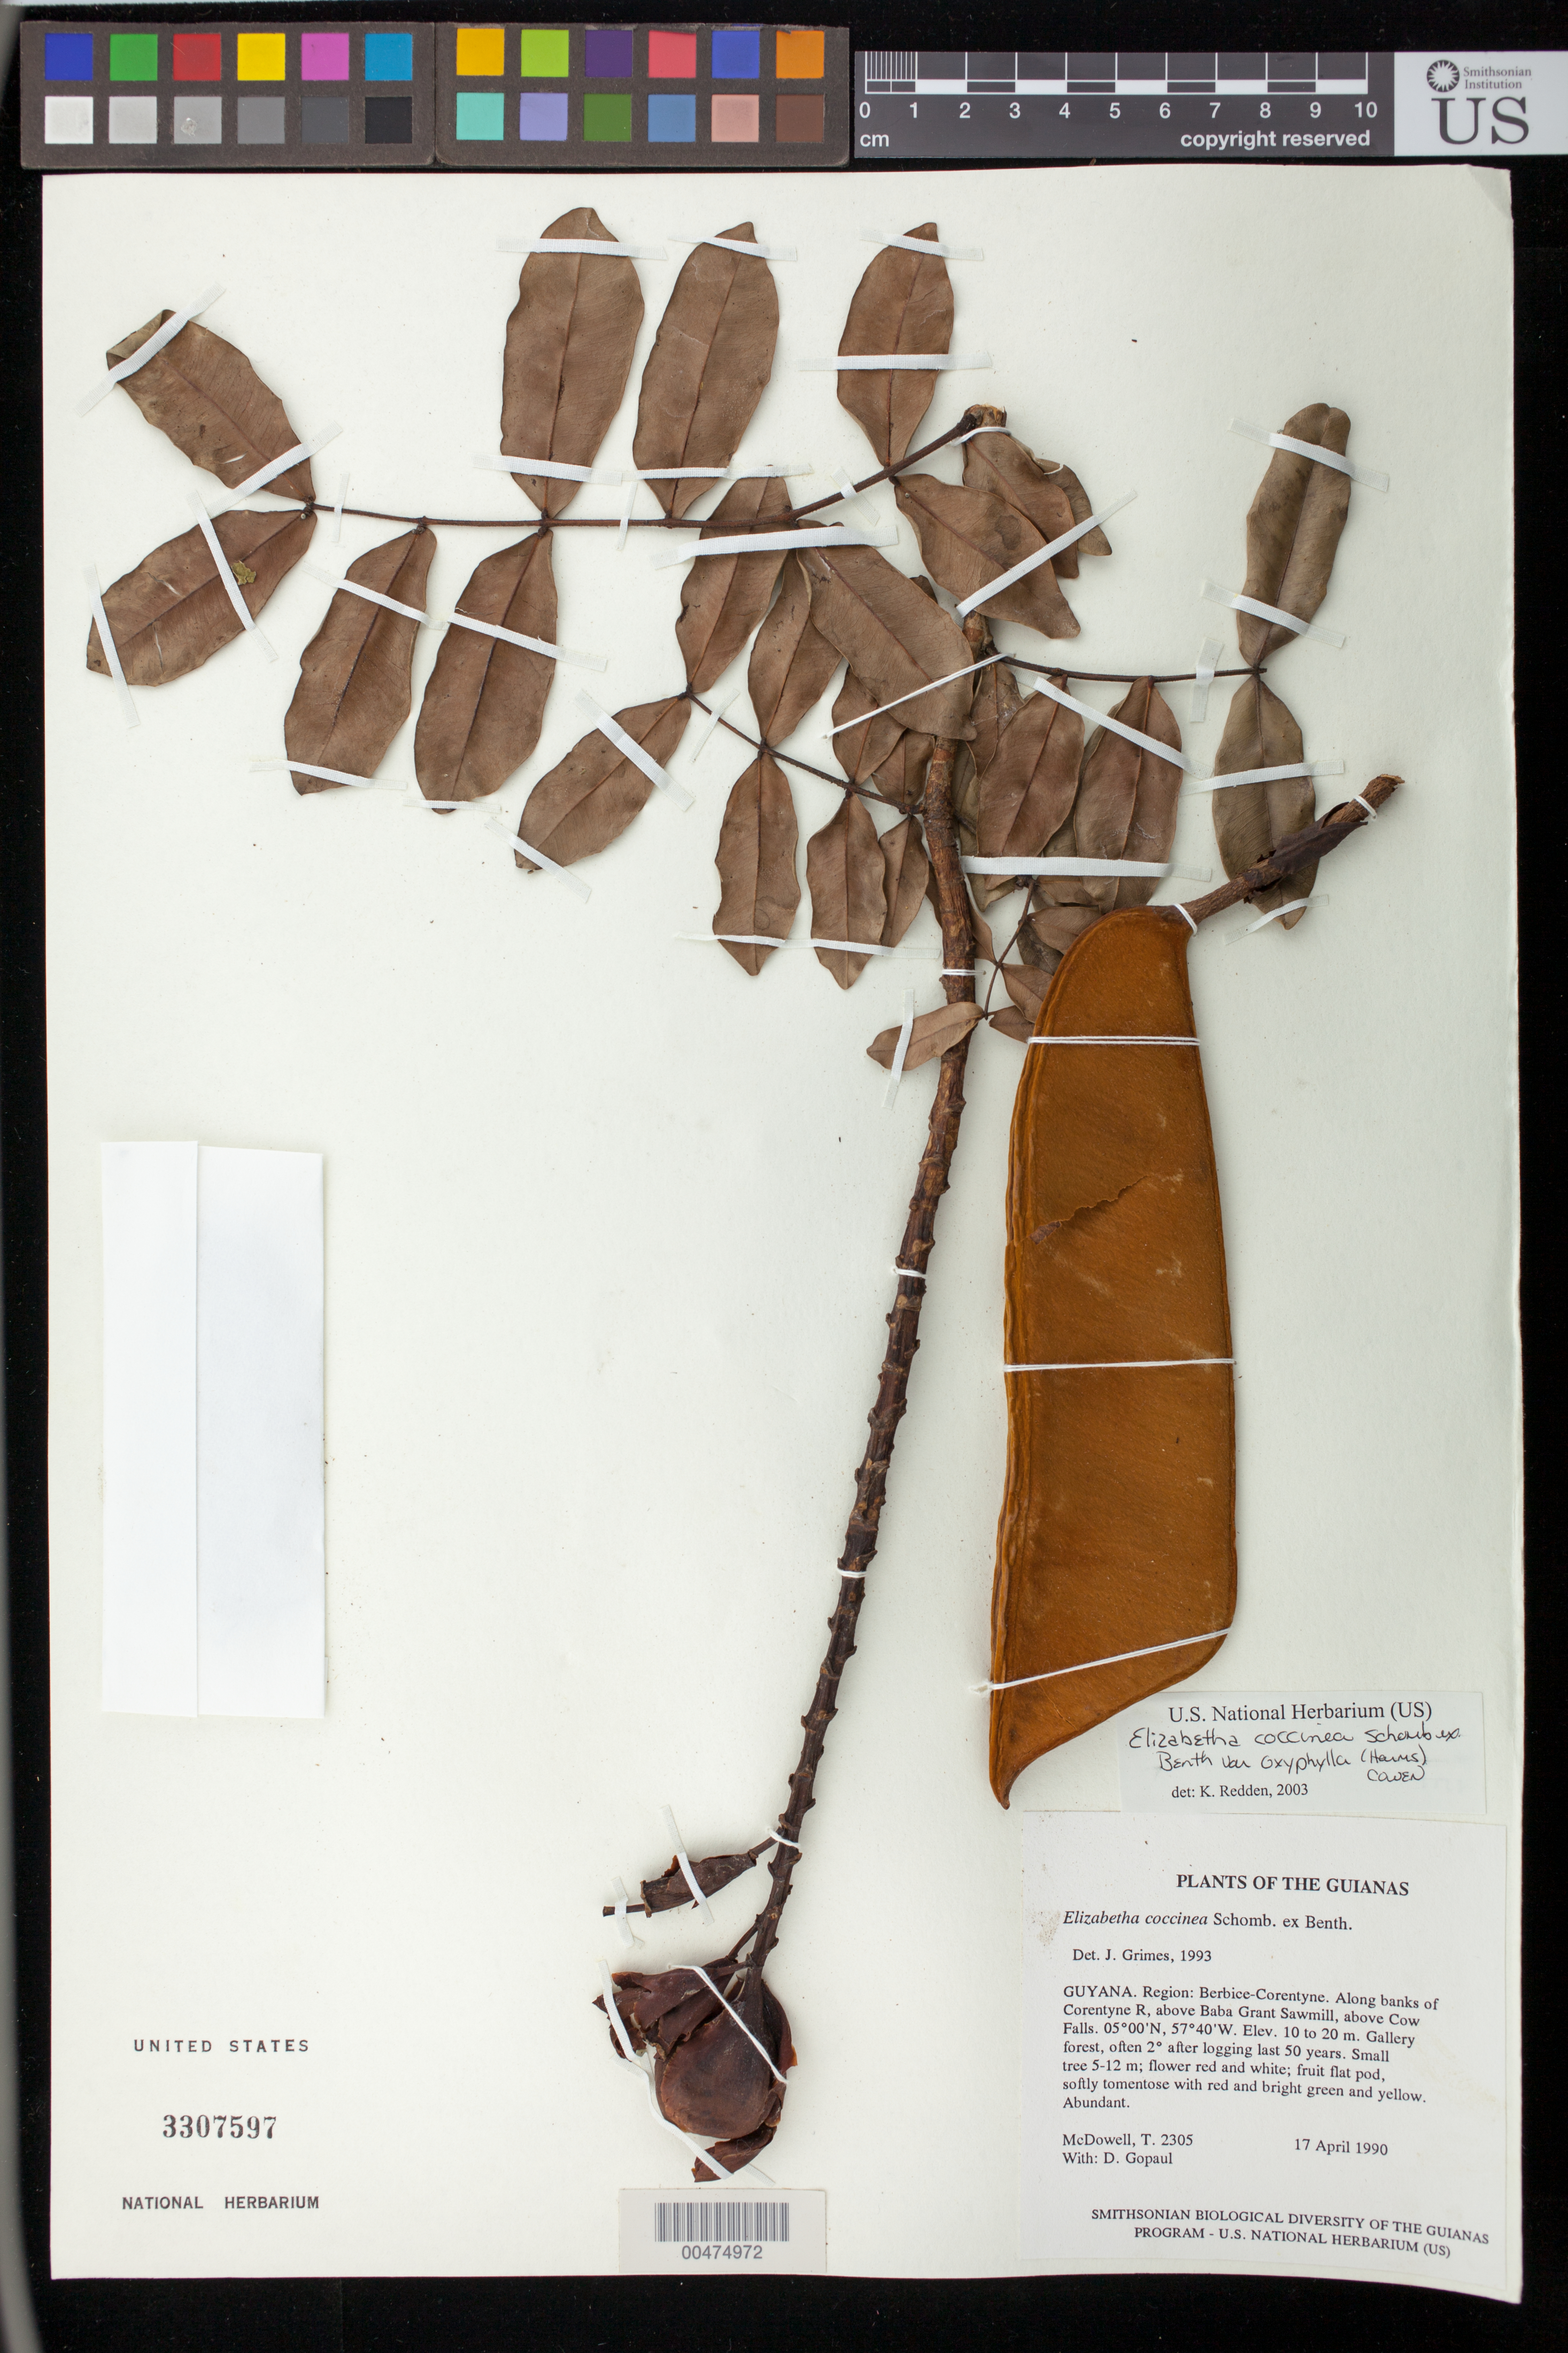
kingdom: Plantae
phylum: Tracheophyta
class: Magnoliopsida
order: Fabales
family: Fabaceae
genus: Elizabetha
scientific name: Elizabetha coccinea var. oxyphylla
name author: (Harms) R.S. Cowan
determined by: Redden, K. M.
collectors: T. McDowell & D. Gopaul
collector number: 2305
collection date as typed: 17 April 1990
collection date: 1990-04-17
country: Guyana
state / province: E. Berbice-Corentyne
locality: Along banks of Corentyne River, above Baba Grant Sawmill, above Cow Falls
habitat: Gallery forest, often secondary after logging last 50 years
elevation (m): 10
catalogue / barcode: US 3307597